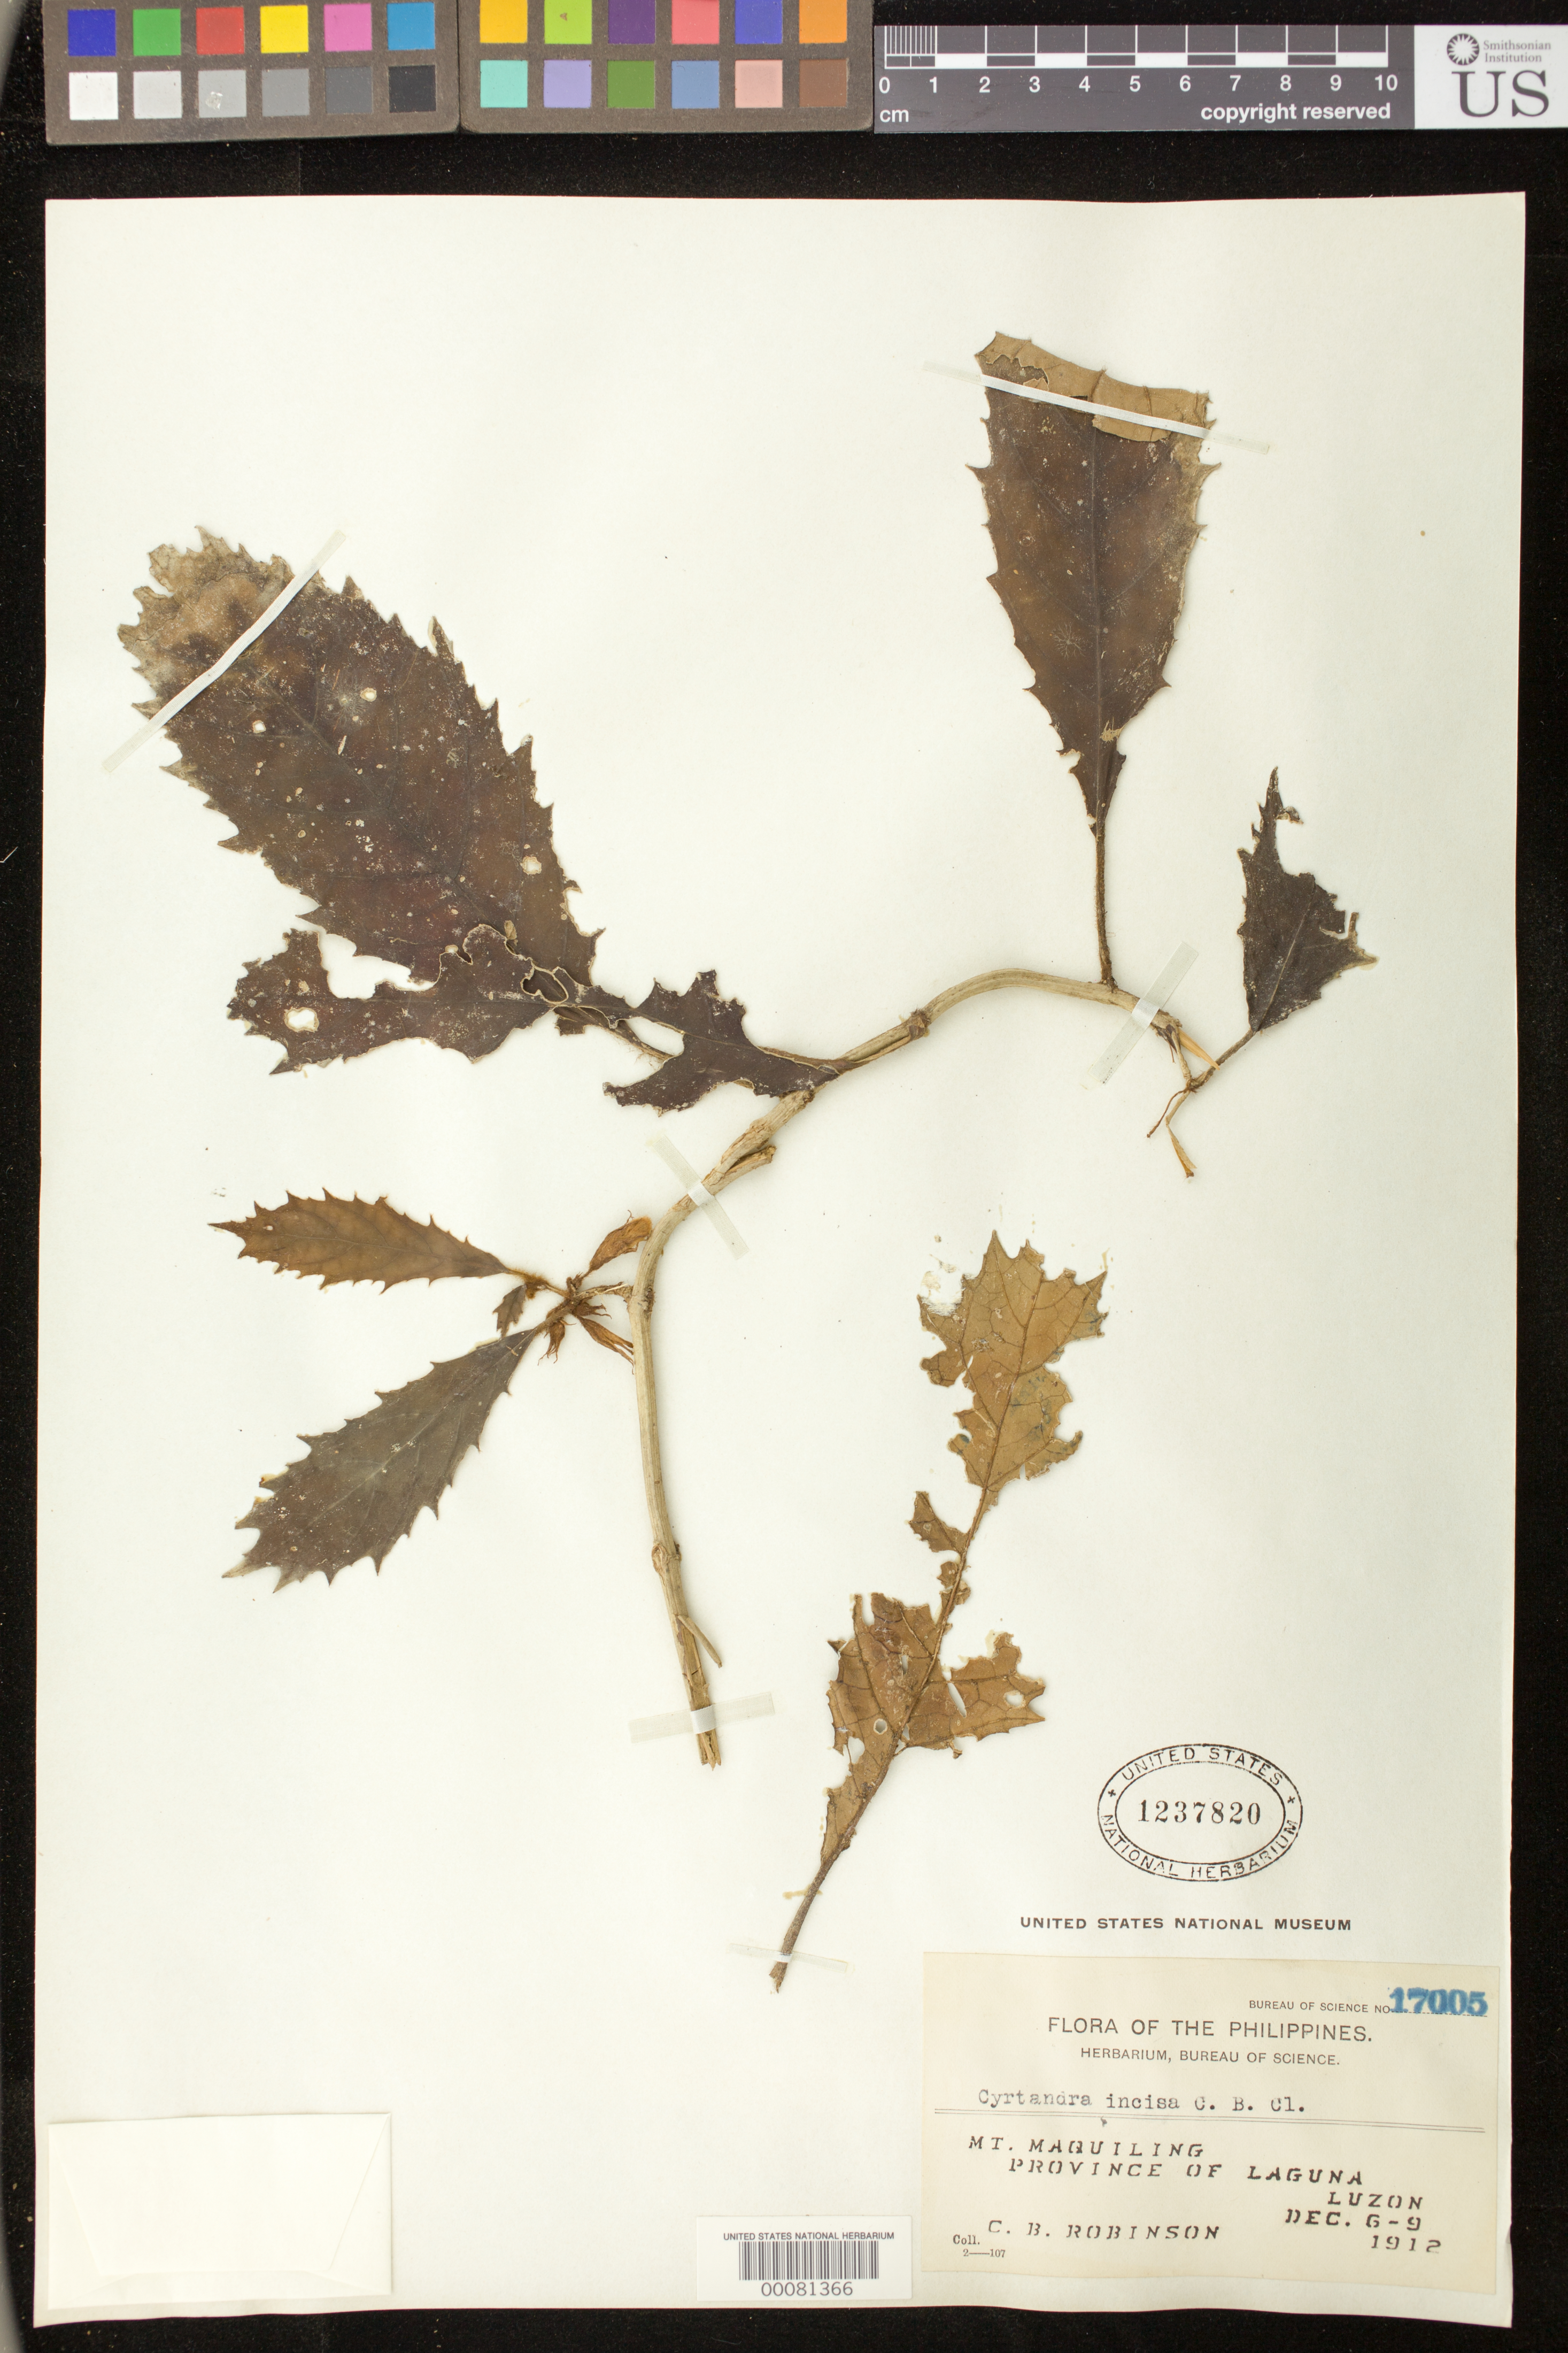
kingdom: Plantae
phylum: Tracheophyta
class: Magnoliopsida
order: Lamiales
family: Gesneriaceae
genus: Cyrtandra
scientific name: Cyrtandra incisa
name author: C.B. Clarke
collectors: C. Robinson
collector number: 17005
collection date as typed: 06-09 Dec 1912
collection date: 1912-12-06/1912-12-09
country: Philippines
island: Luzon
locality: Rizal, Mt maquiling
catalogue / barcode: US 1237820